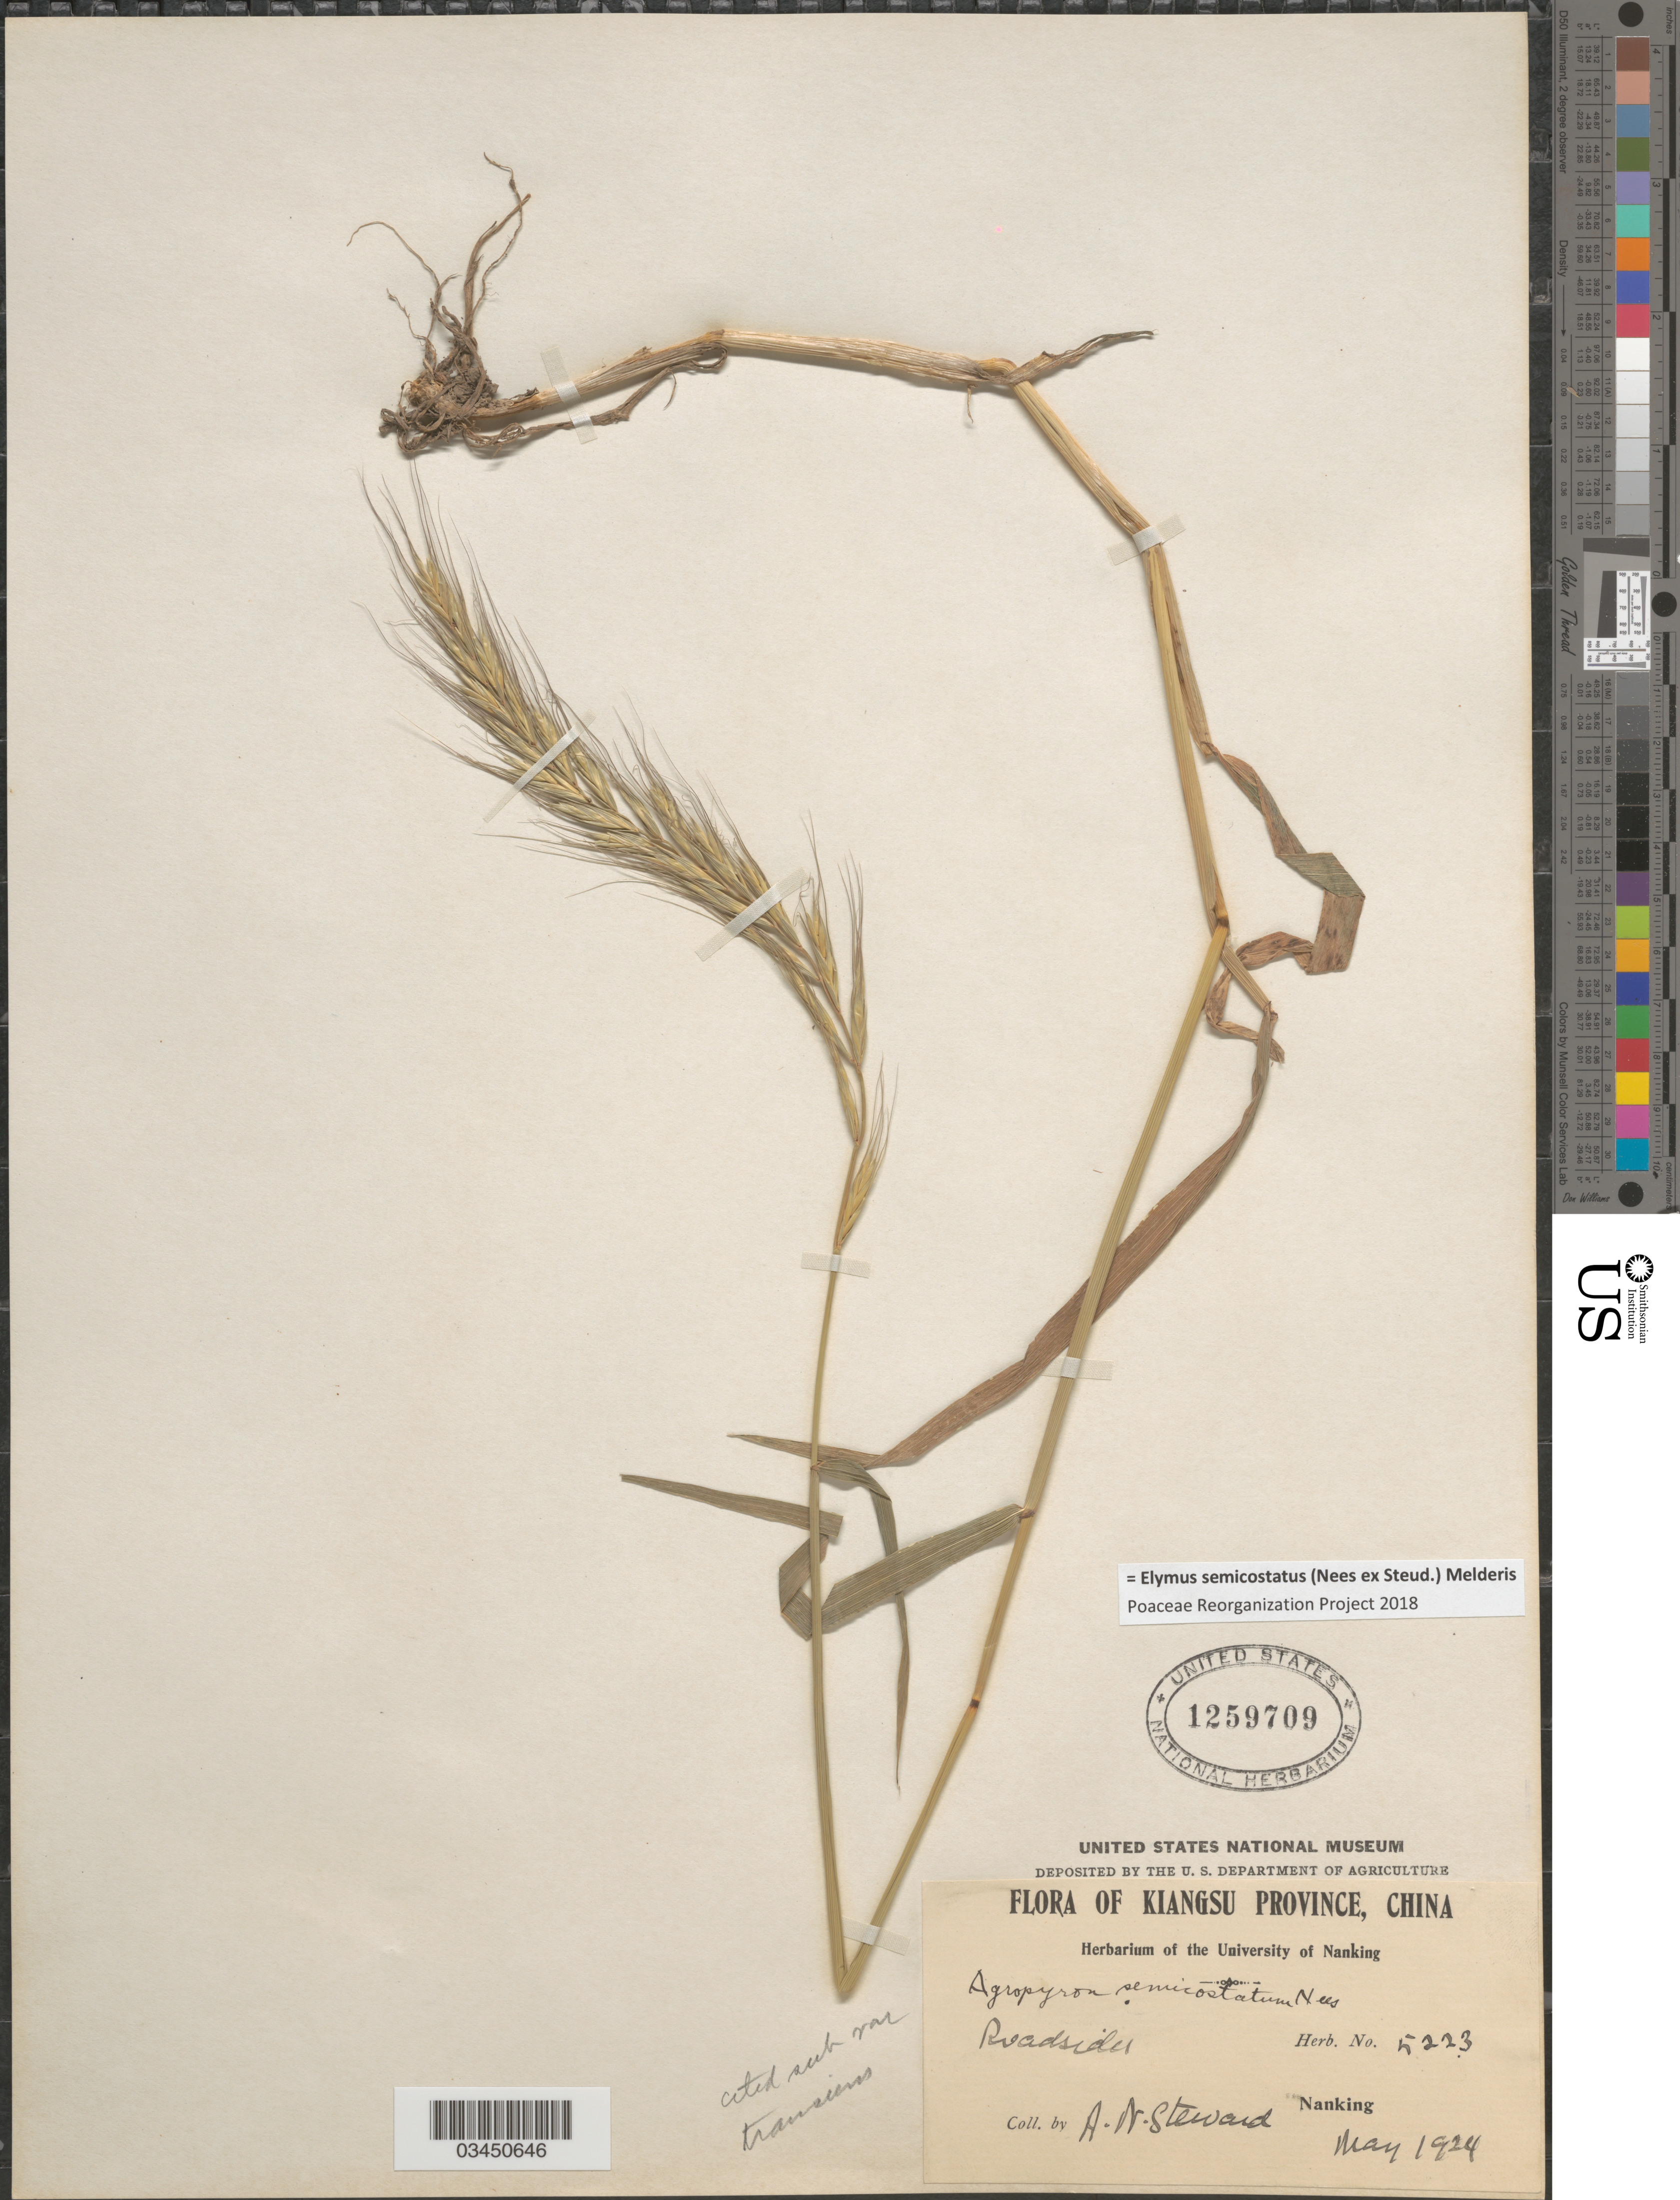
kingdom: Plantae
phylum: Tracheophyta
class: Liliopsida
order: Poales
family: Poaceae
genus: Elymus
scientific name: Elymus semicostatus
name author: (Nees ex Steud.) Melderis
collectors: A. N. Steward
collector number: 5223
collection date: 1924-05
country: China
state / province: Jiangsu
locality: Kiangsu Province. Roadsides. Nanking.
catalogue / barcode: US 1259709